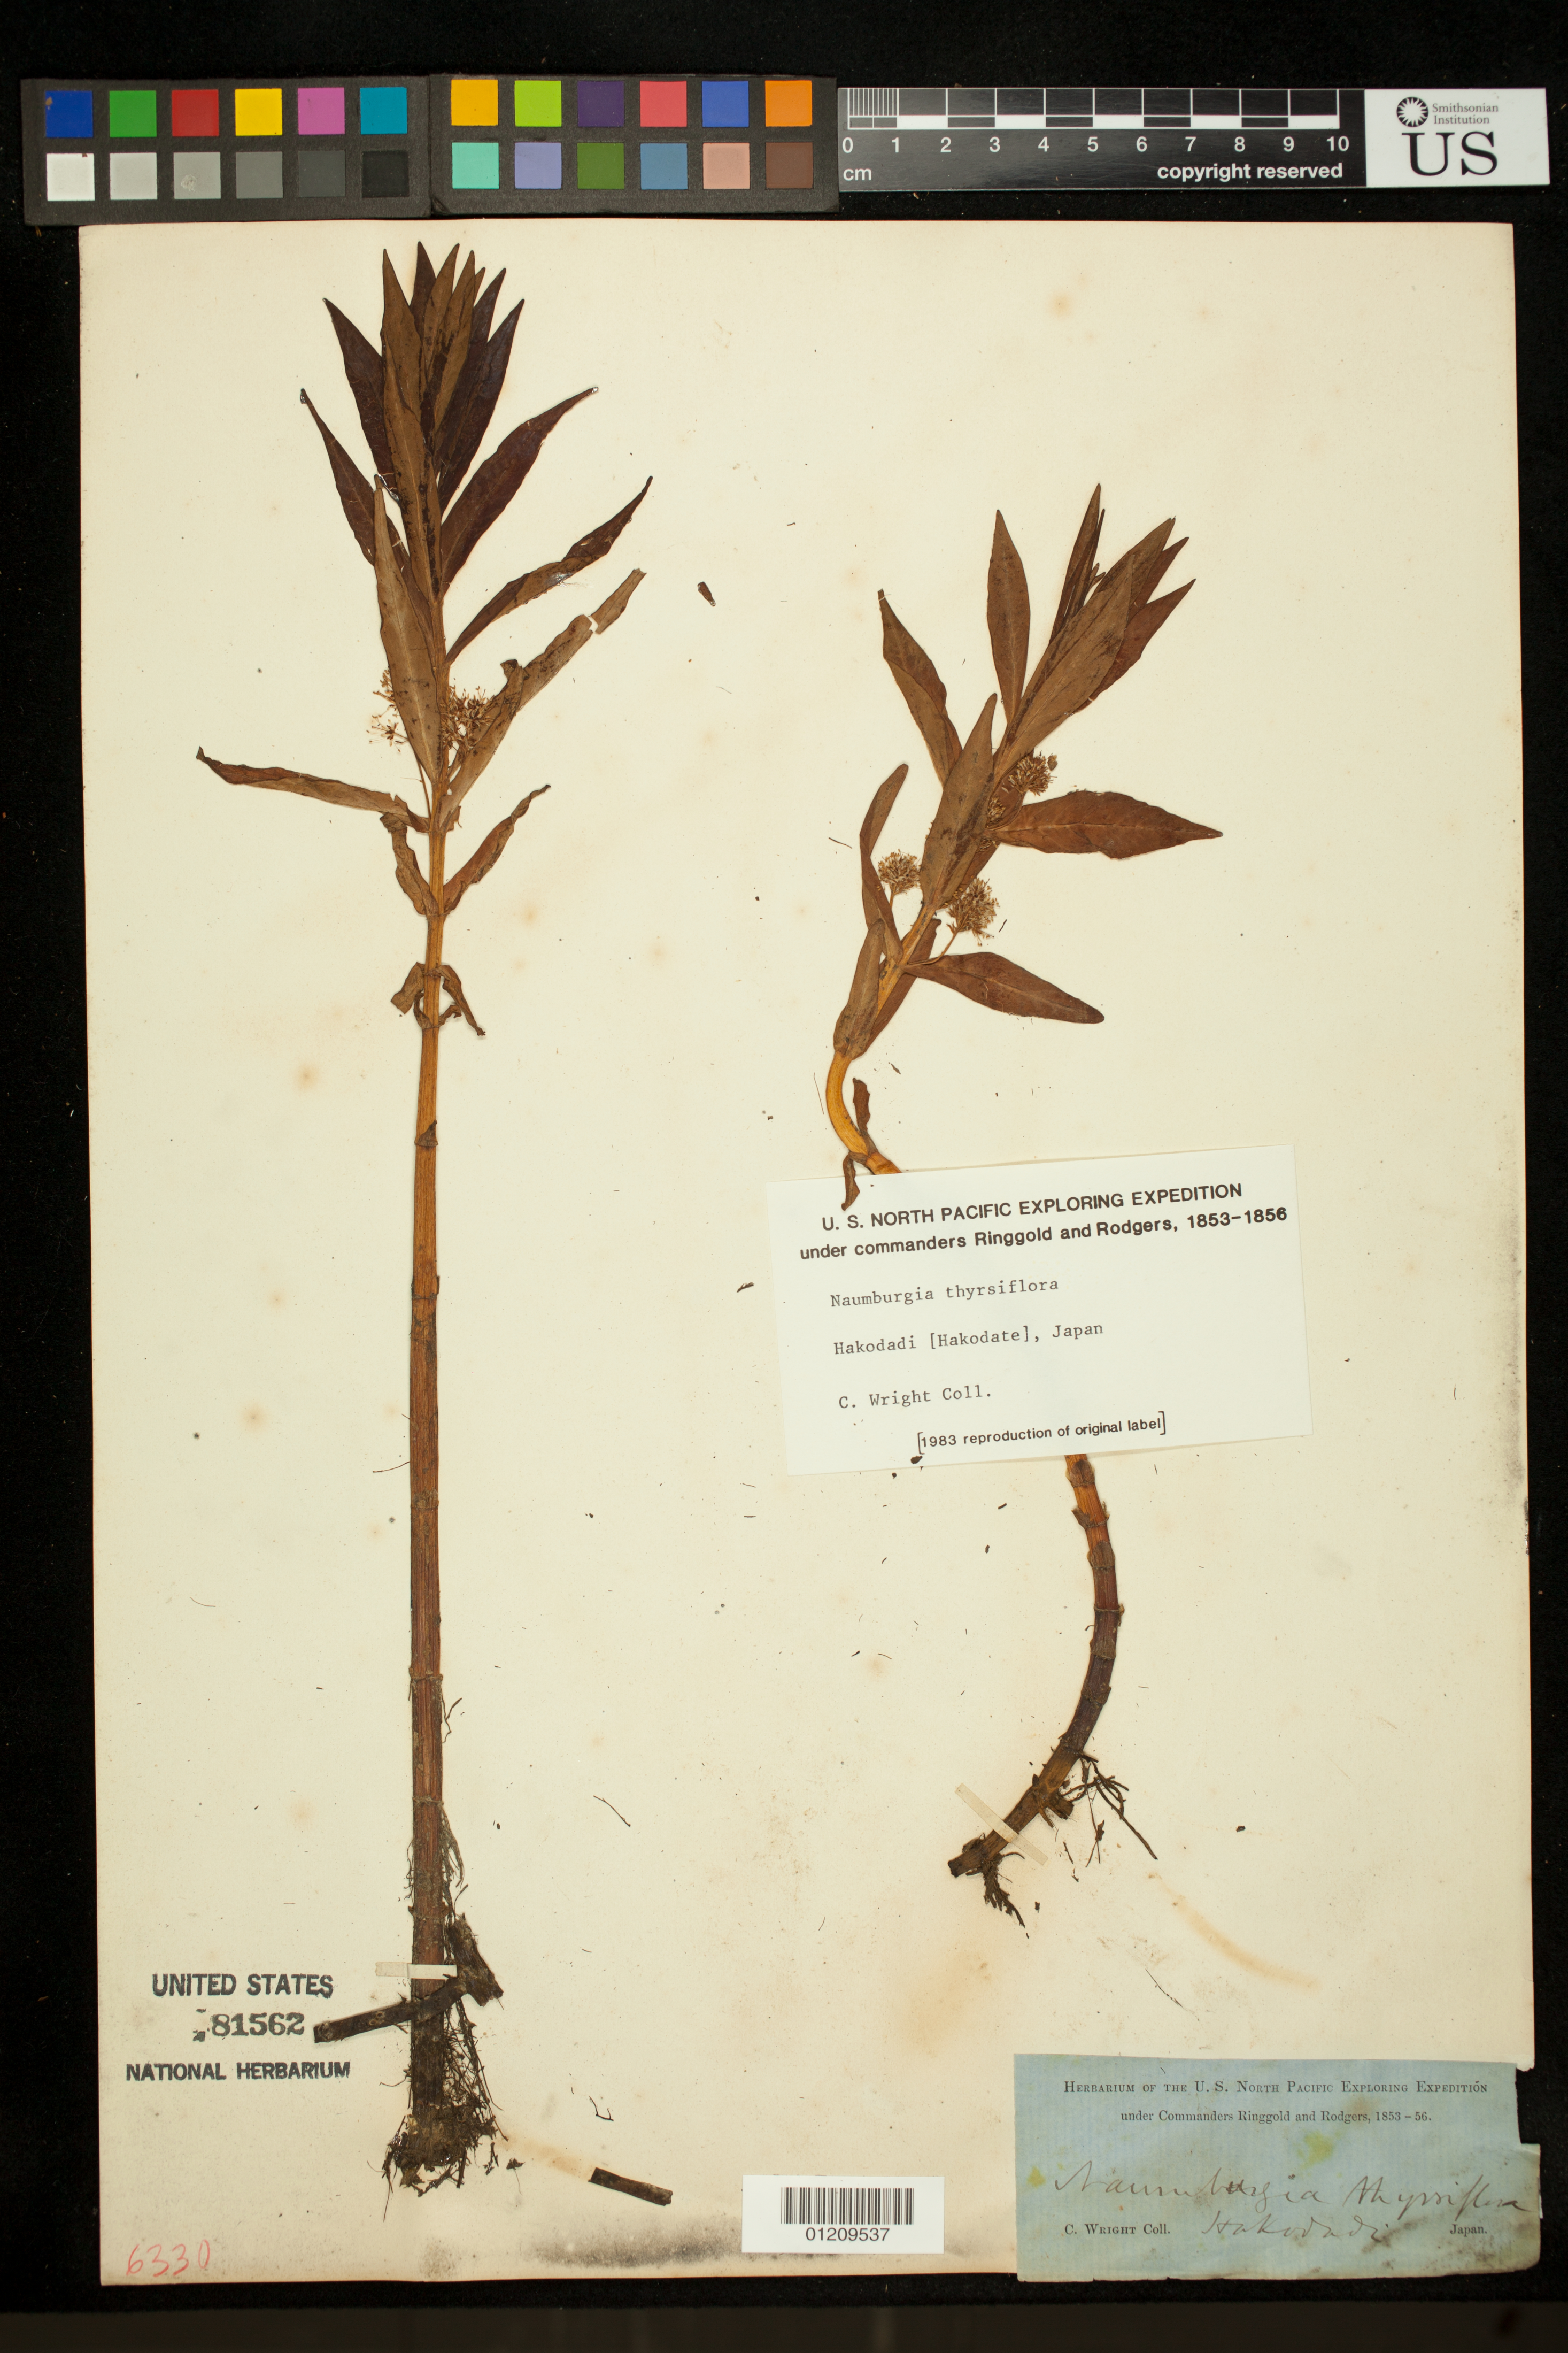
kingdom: Plantae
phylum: Tracheophyta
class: Magnoliopsida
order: Ericales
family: Primulaceae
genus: Naumburgia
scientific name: Naumburgia thyrsiflora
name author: (L.) Rchb.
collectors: C. Wright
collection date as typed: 1853 to -- --- 1856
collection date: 1853/1856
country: Japan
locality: Hakodadi.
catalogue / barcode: US 81562